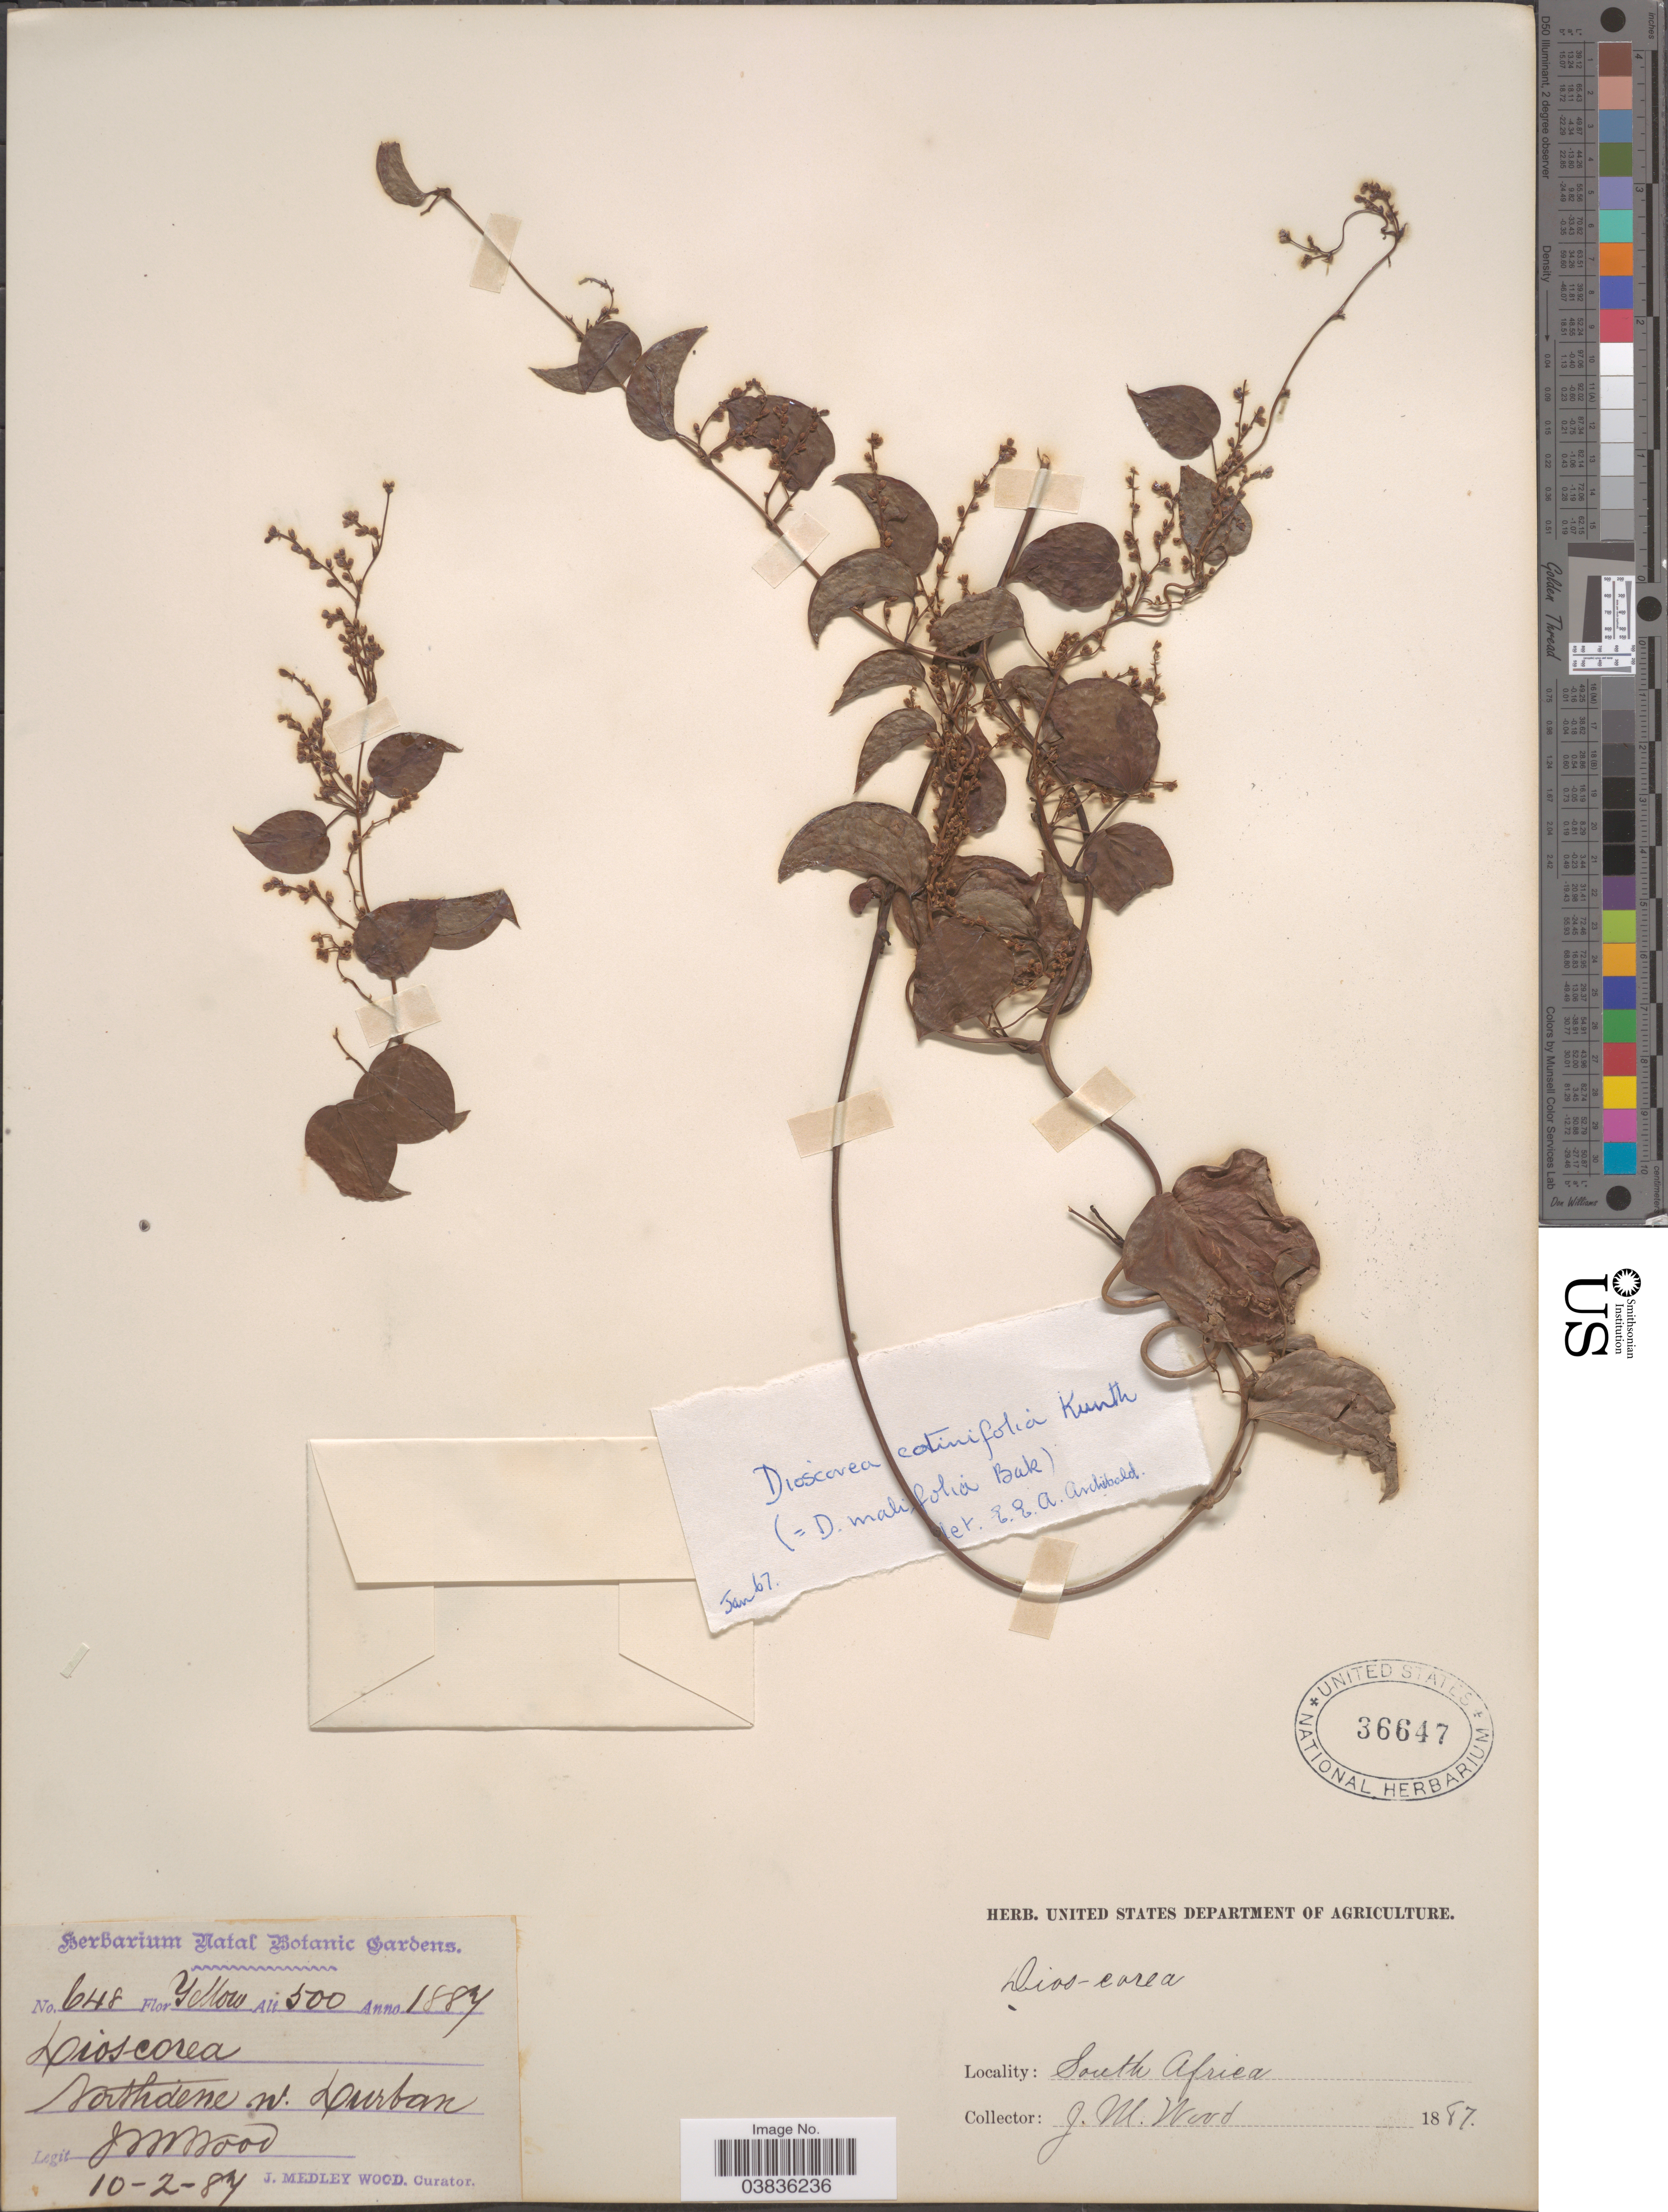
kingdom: Plantae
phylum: Tracheophyta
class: Liliopsida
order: Dioscoreales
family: Dioscoreaceae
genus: Dioscorea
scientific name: Dioscorea cotinifolia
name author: Kunth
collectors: J. M. Wood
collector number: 648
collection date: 1887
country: South Africa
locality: Northdene nr. Durban.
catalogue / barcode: US 36647